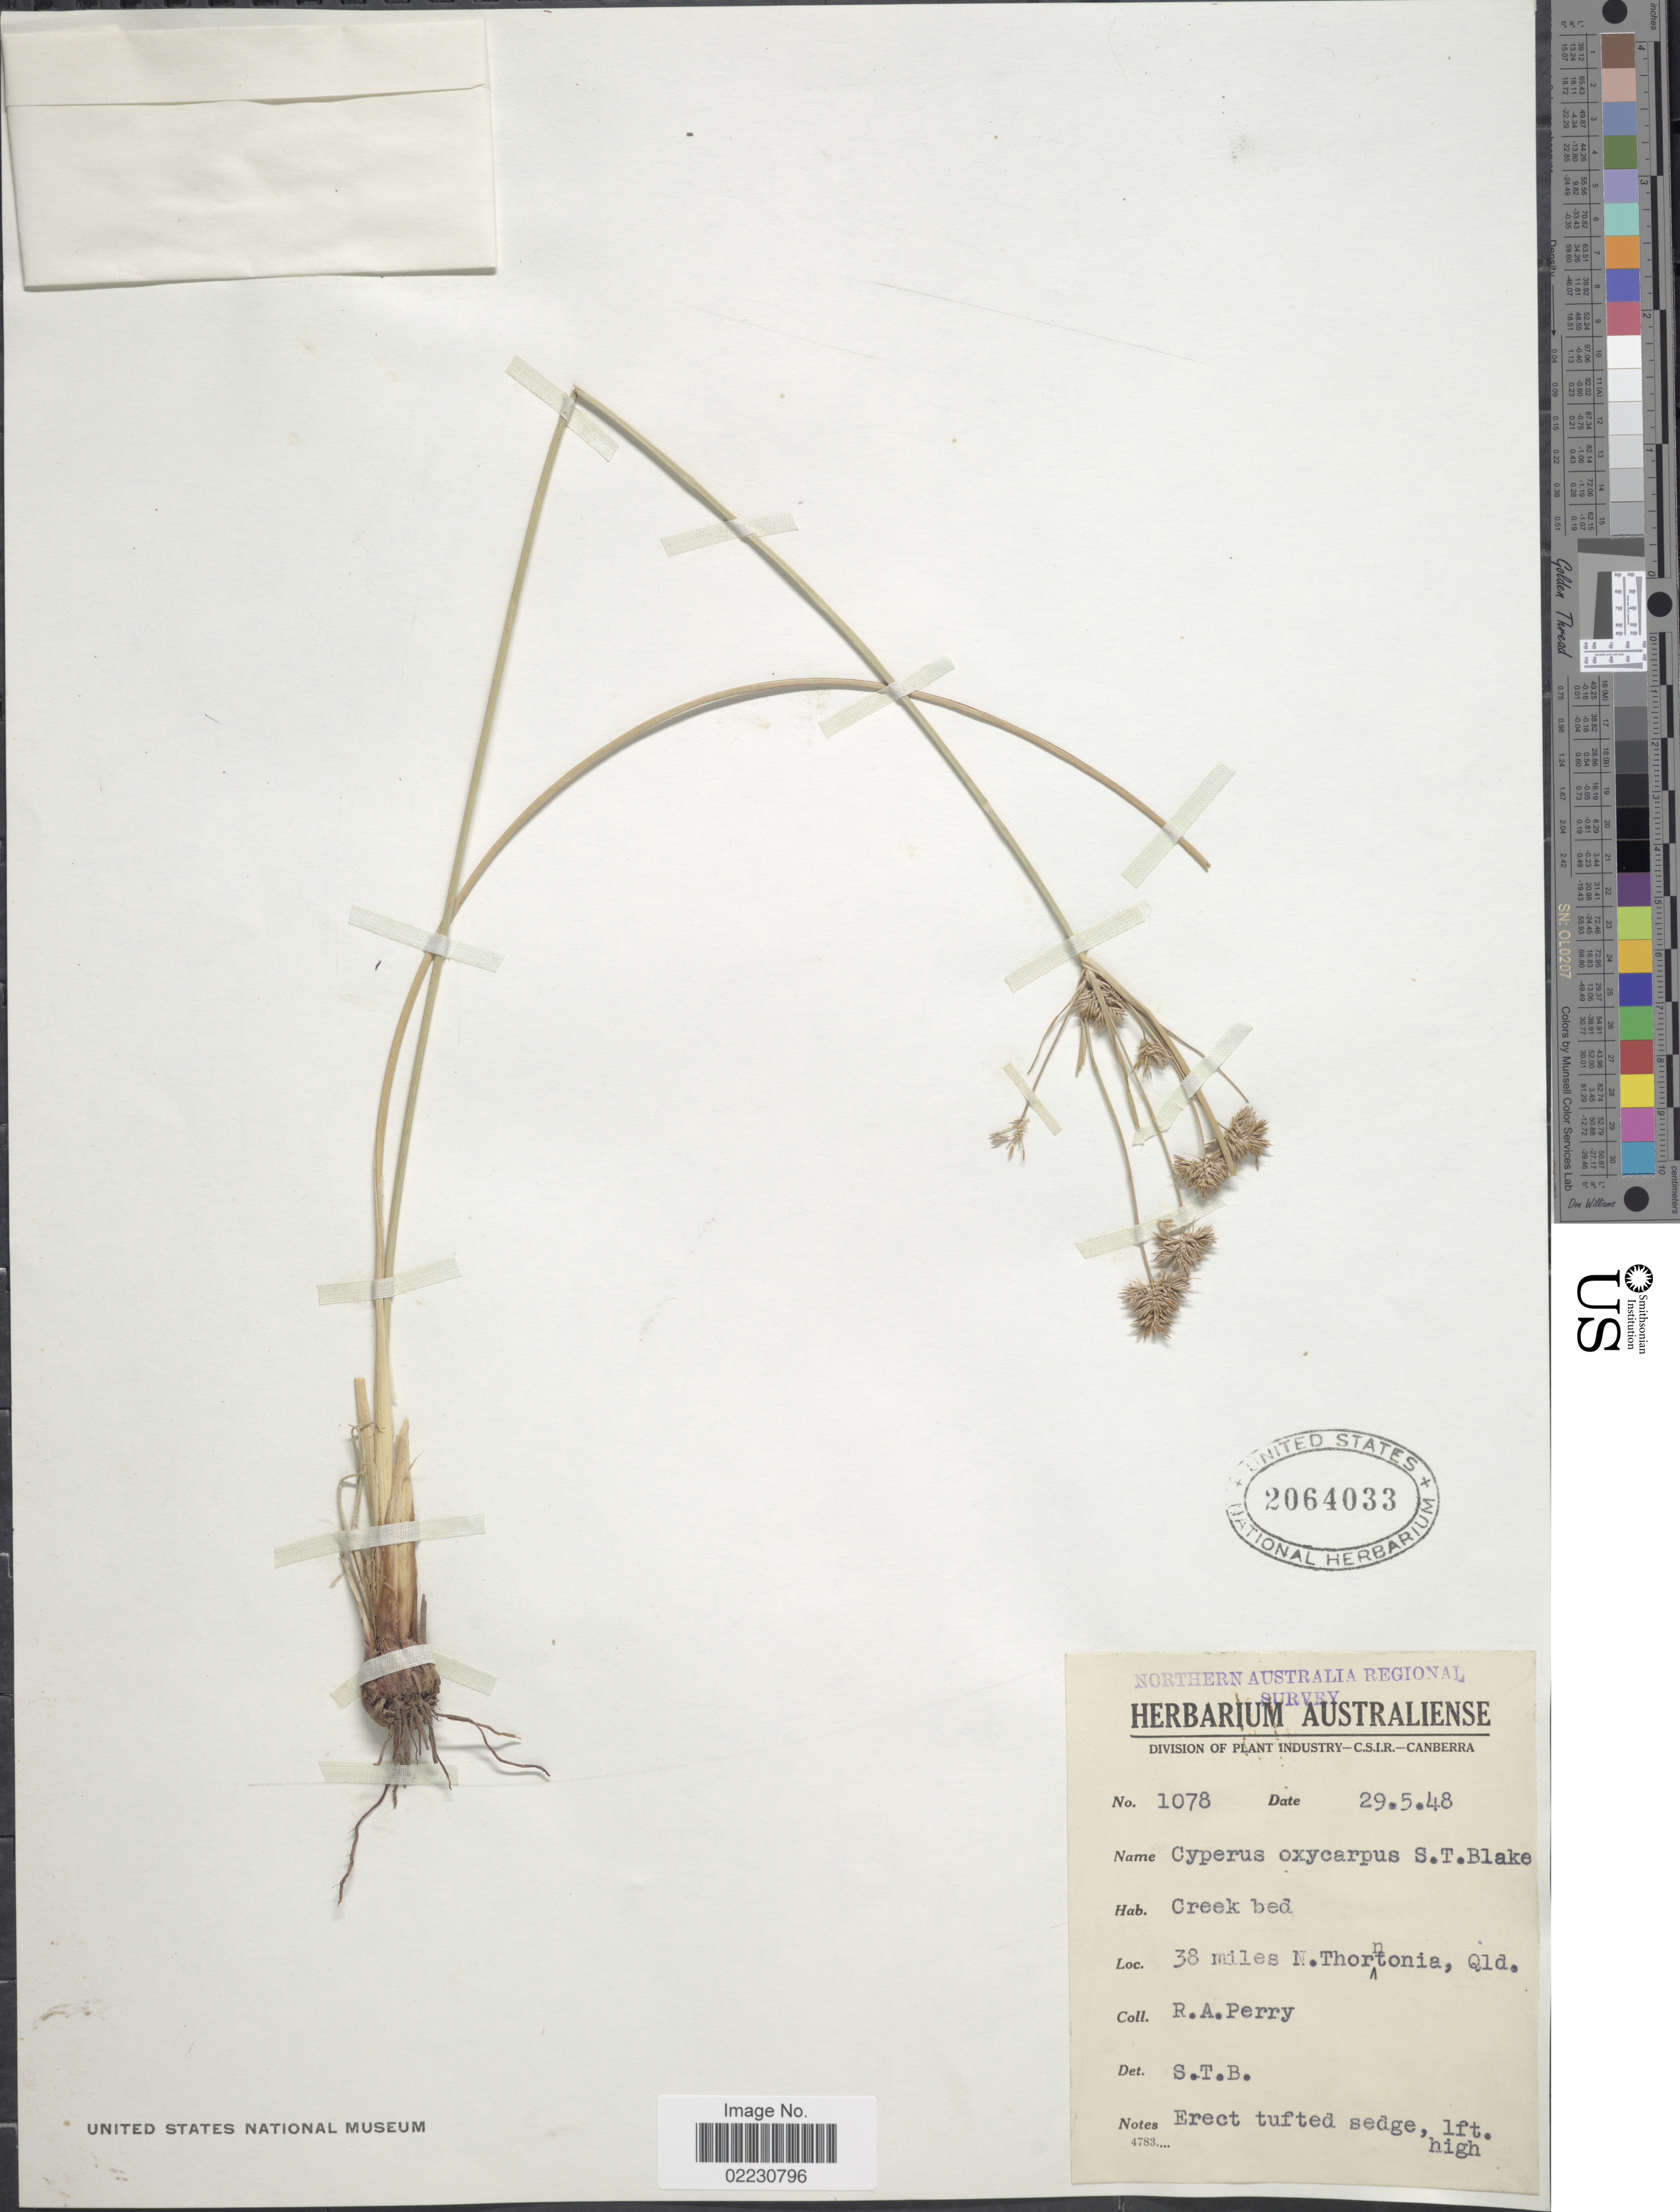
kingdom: Plantae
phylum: Tracheophyta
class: Liliopsida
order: Poales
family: Cyperaceae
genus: Cyperus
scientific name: Cyperus oxycarpus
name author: S.T. Blake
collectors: Perry, R. A.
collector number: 1078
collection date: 1948-05-29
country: Australia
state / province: Queensland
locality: Creek bed, 38 miles N. Thorntonia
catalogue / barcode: US 2064033